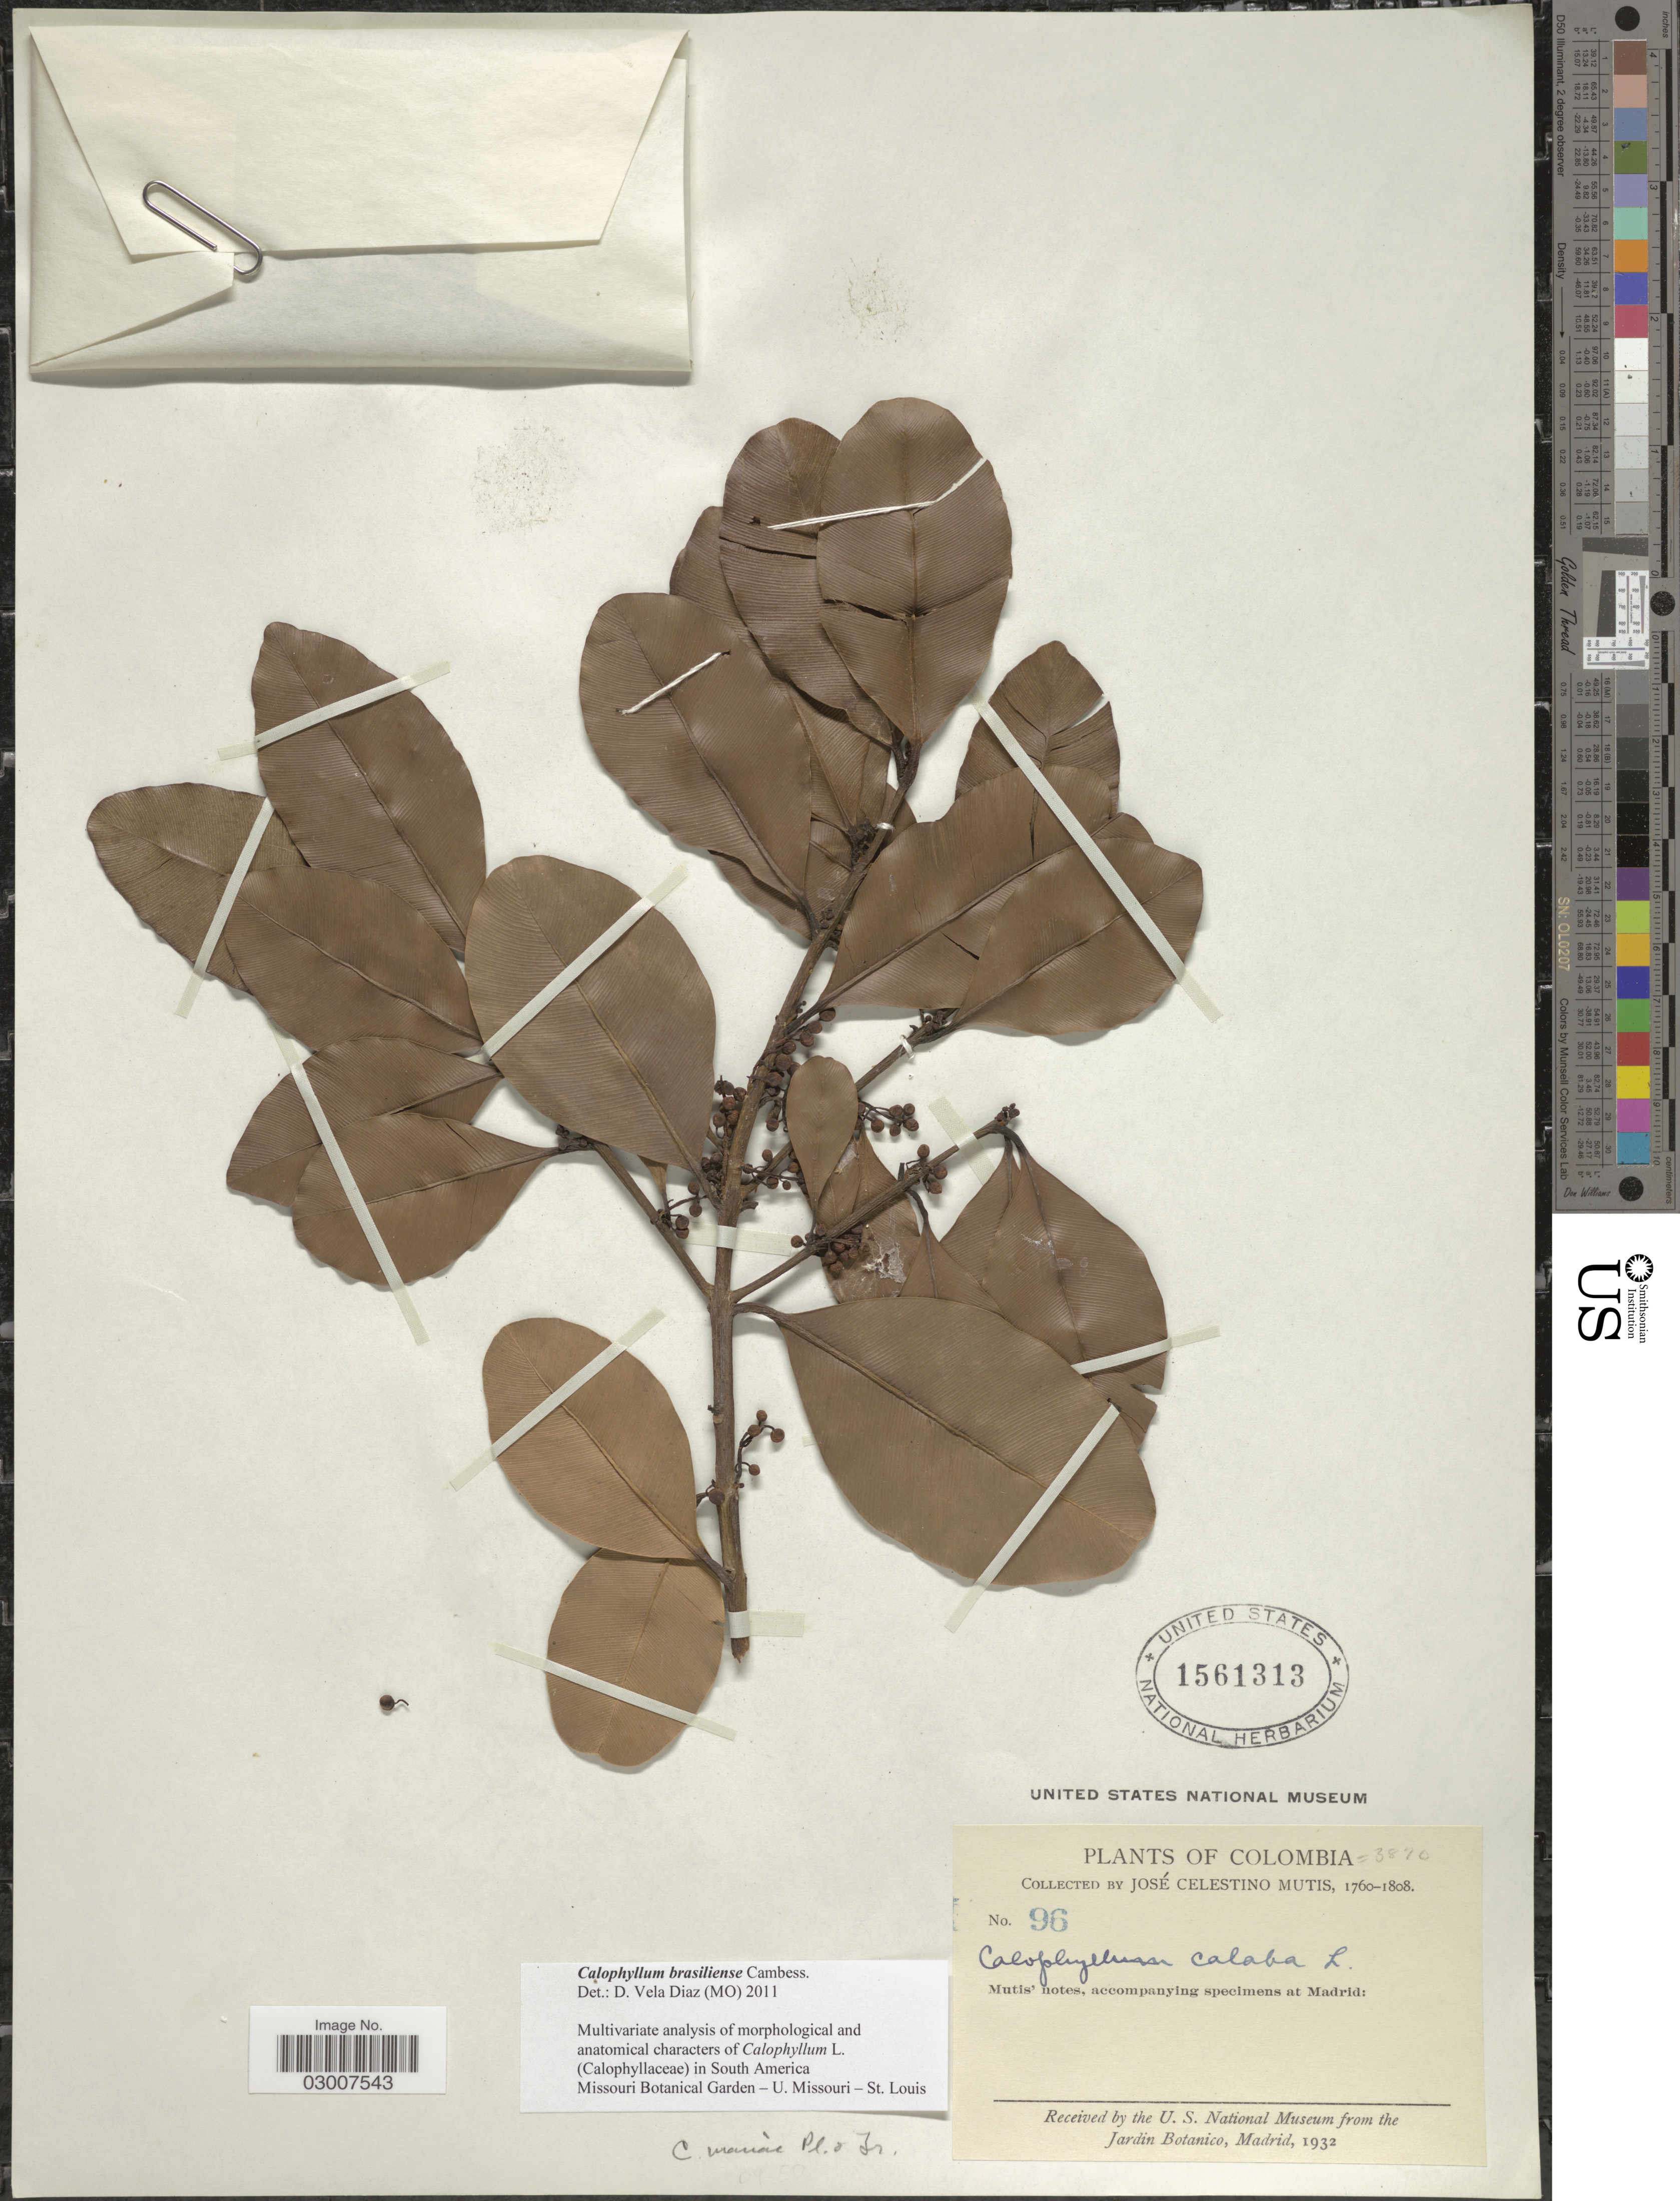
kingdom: Plantae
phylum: Tracheophyta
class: Magnoliopsida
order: Malpighiales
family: Calophyllaceae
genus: Calophyllum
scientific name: Calophyllum brasiliense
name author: Cambess.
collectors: J. C. B. Mutis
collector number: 96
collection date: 1760/1808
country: Colombia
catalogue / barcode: US 1561313